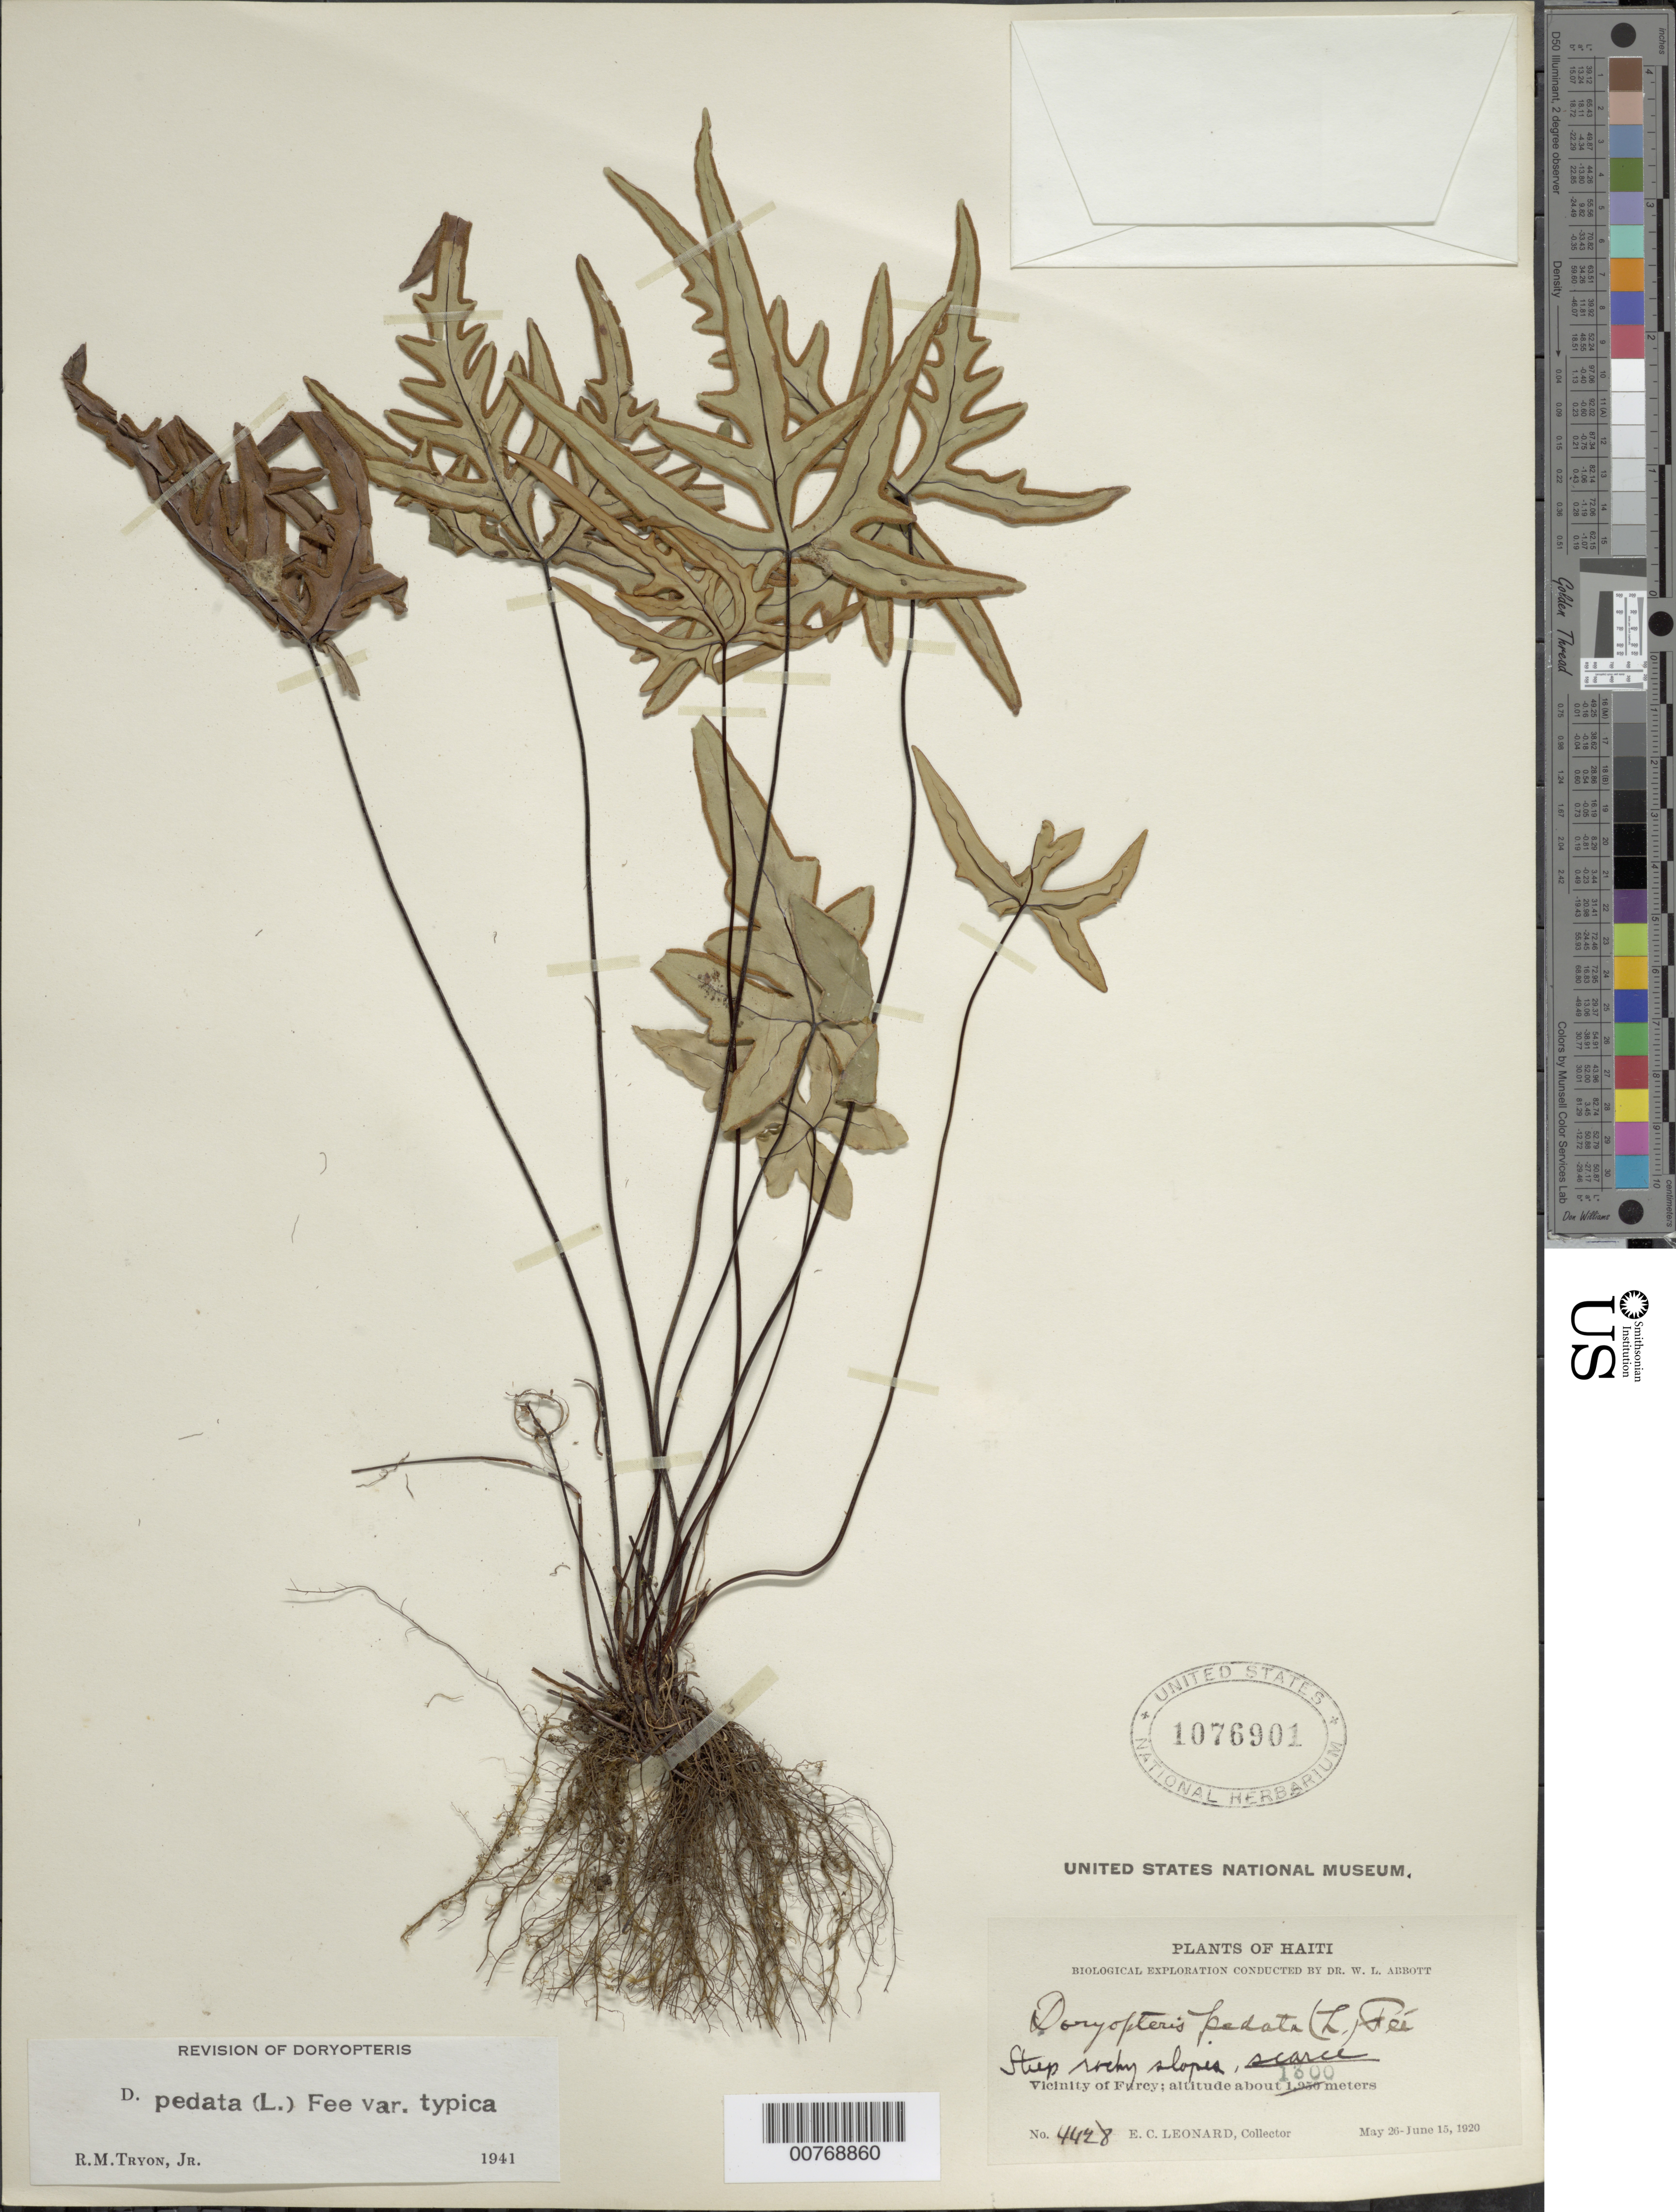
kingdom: Plantae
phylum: Tracheophyta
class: Polypodiopsida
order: Polypodiales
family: Pteridaceae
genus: Doryopteris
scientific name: Doryopteris pedata var. typica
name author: (L.) Fée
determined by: Tryon, Rolla M., Jr.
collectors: E. C. Leonard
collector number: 4428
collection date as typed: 26 May 1920 15 Jun 1920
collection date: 1920-05-26/1920-06-15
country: Haiti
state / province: Ouest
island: Hispaniola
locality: Vicinity of Furcy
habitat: Steep rocky slope, scarce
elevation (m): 1300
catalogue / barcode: US 1076901